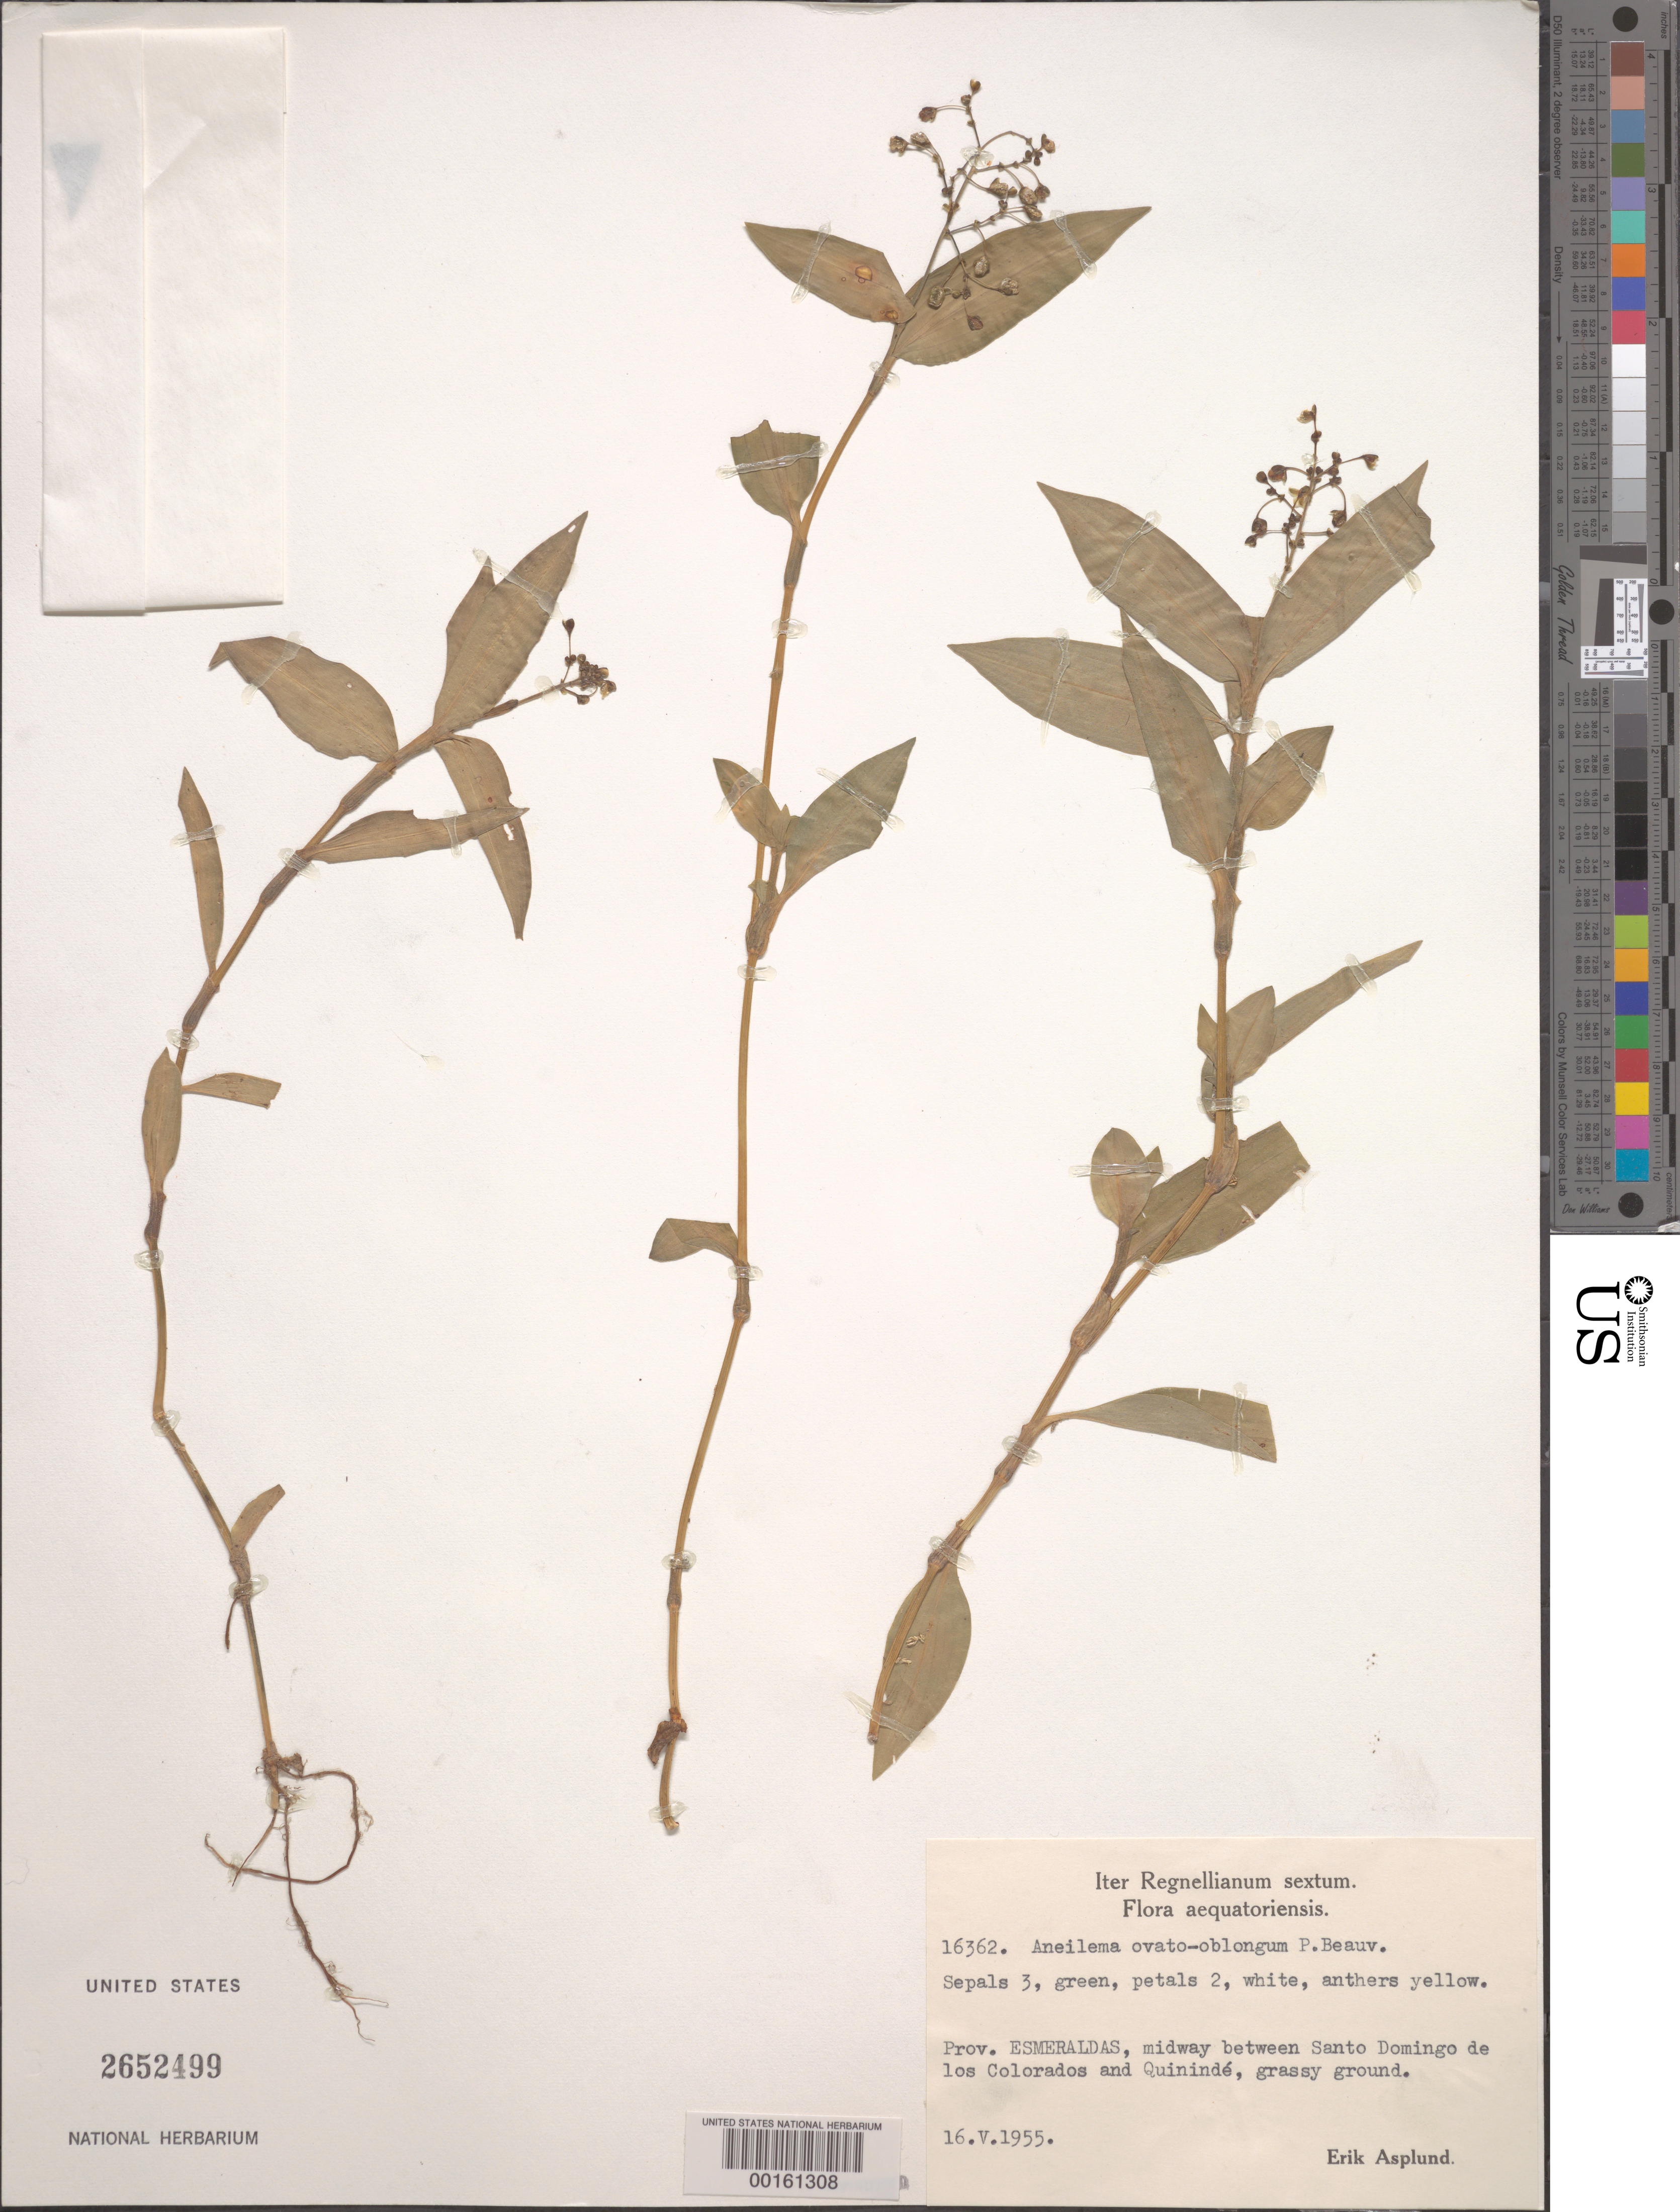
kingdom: Plantae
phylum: Tracheophyta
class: Liliopsida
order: Commelinales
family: Commelinaceae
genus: Aneilema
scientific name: Aneilema umbrosum subsp. ovato-oblongum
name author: (P. Beauv.) J.K. Morton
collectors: E. Asplund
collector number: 16362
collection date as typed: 16 May 1955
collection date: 1955-05-16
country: Ecuador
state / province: Esmeraldas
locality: Between Santo Domingo de los Colorados and Quininde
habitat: Grassy area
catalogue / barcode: US 2652499